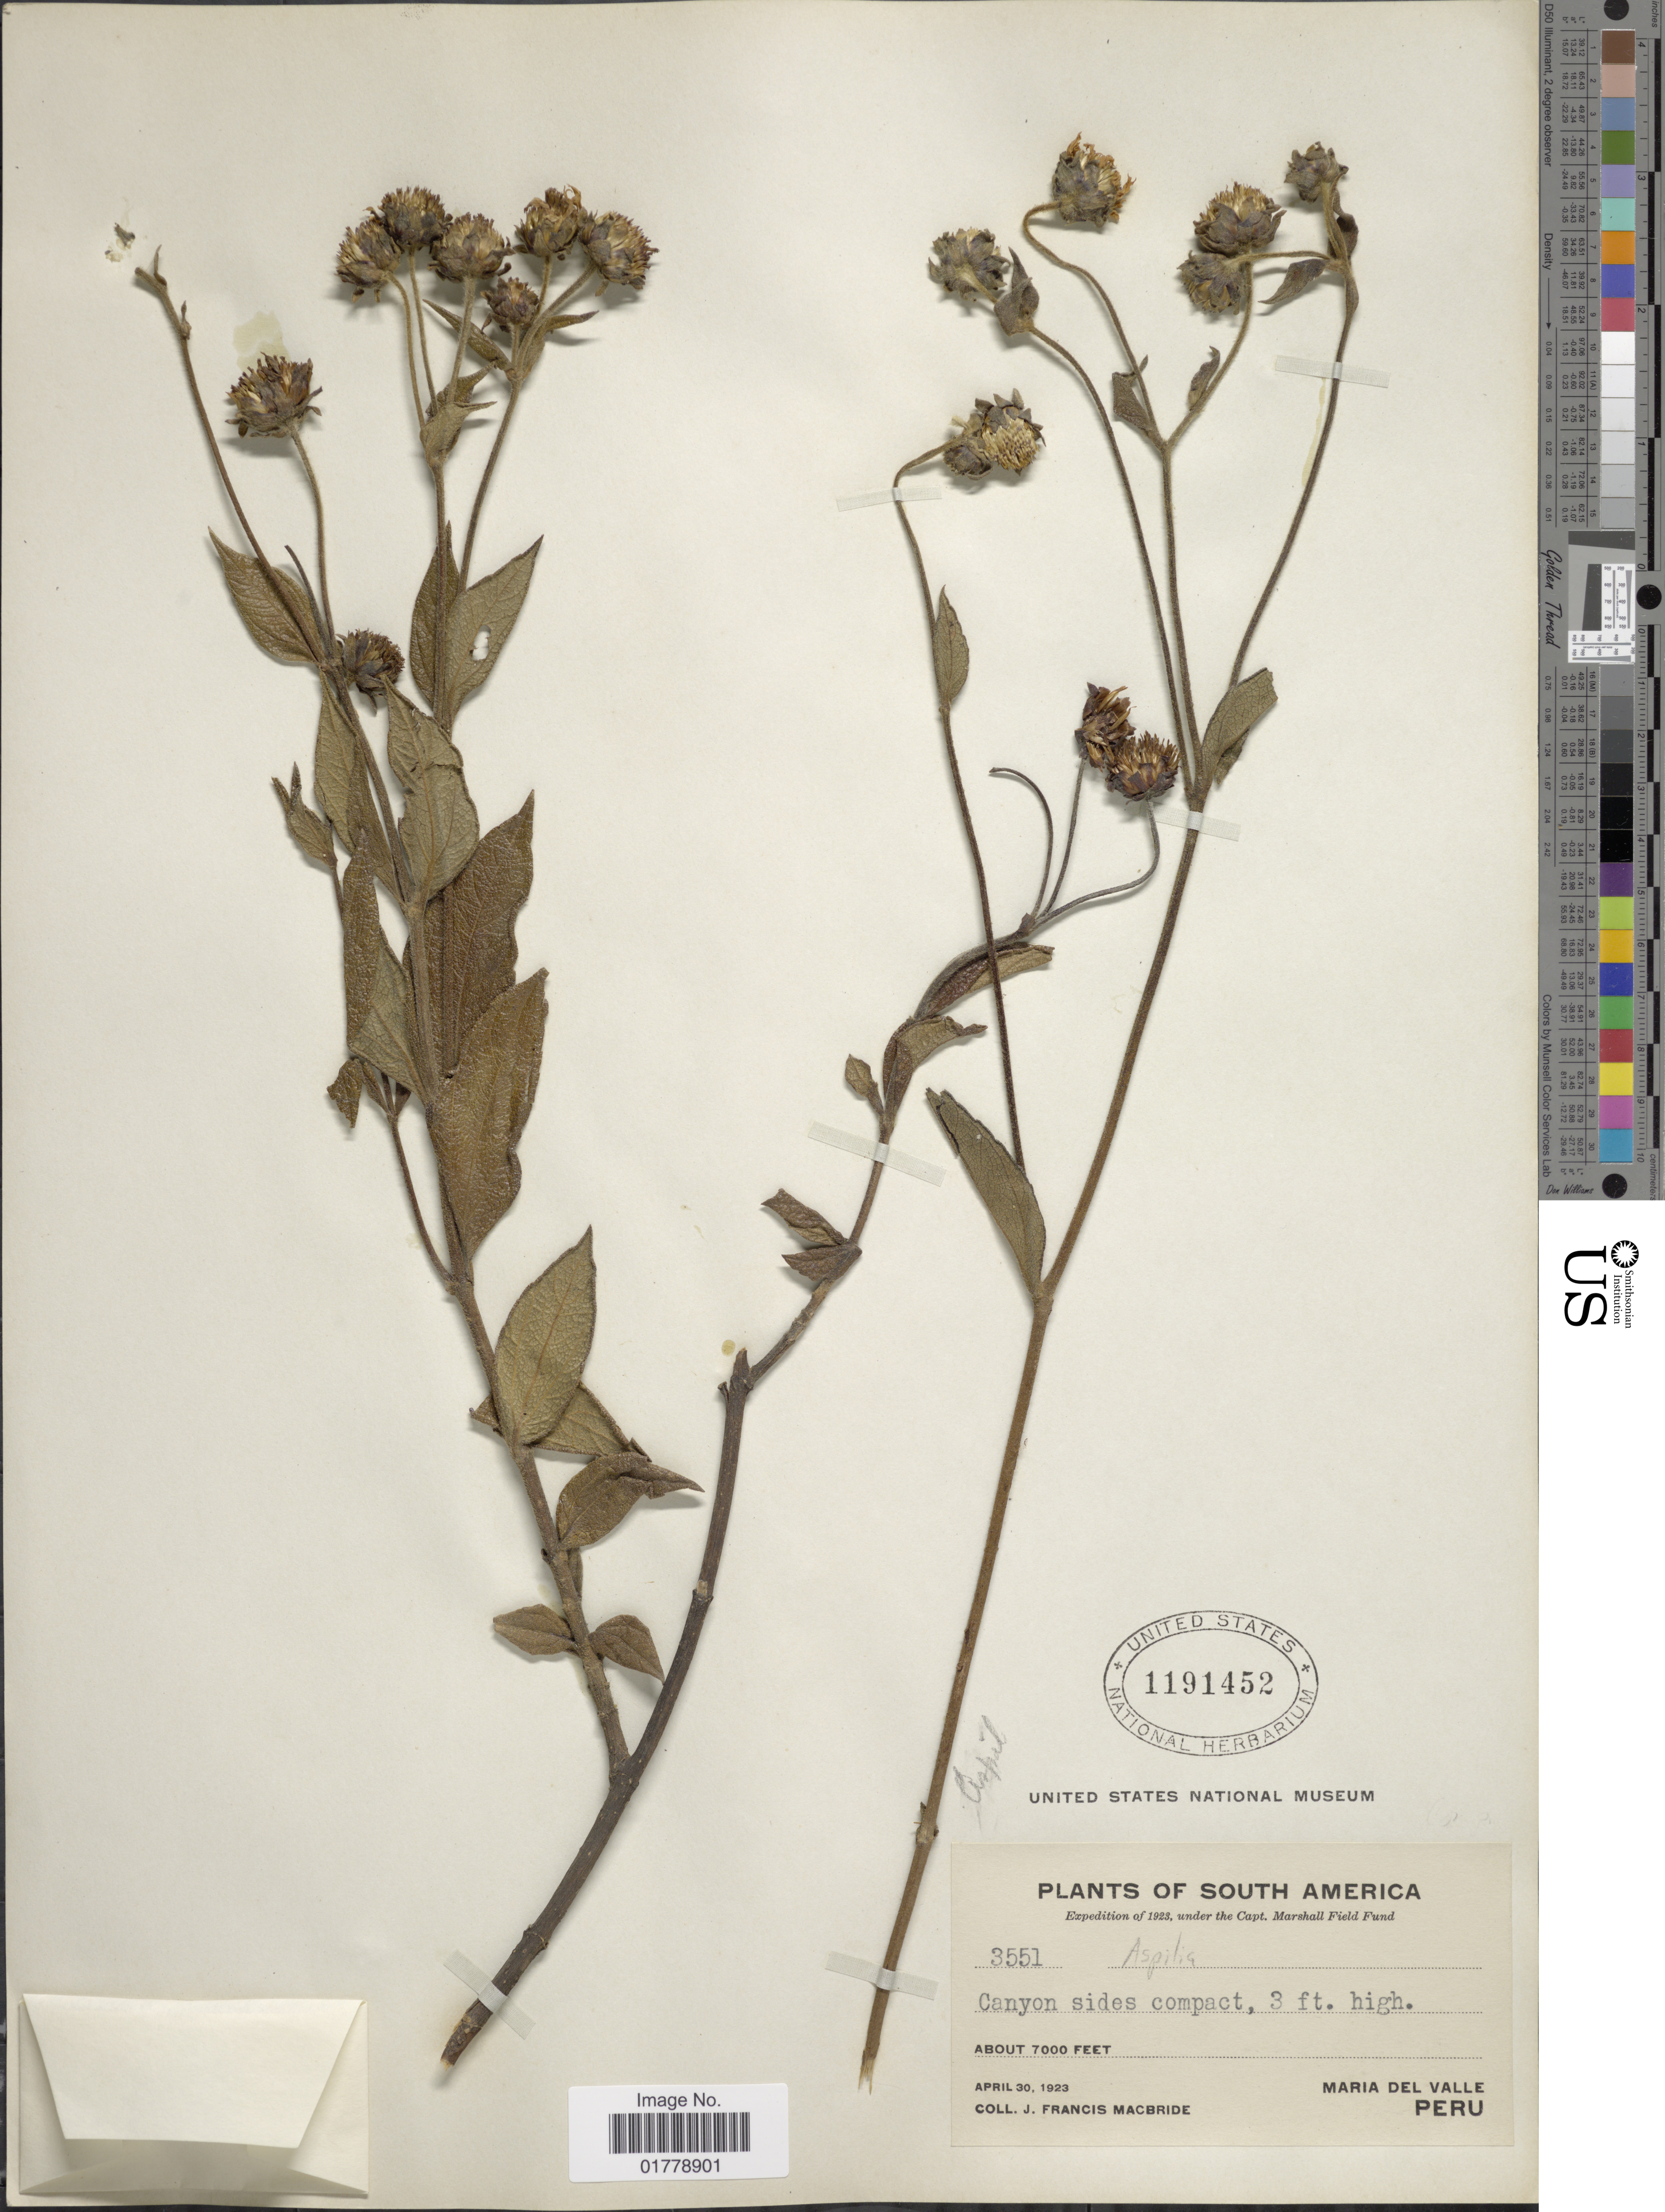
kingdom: Plantae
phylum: Tracheophyta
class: Magnoliopsida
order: Asterales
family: Asteraceae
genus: Oyedaea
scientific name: Oyedaea sp.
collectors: J. F. Macbride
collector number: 3551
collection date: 1923-04-30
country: Peru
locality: Canyon sides compact. Maria del Valle. Peru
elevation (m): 2134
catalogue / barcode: US 1191452